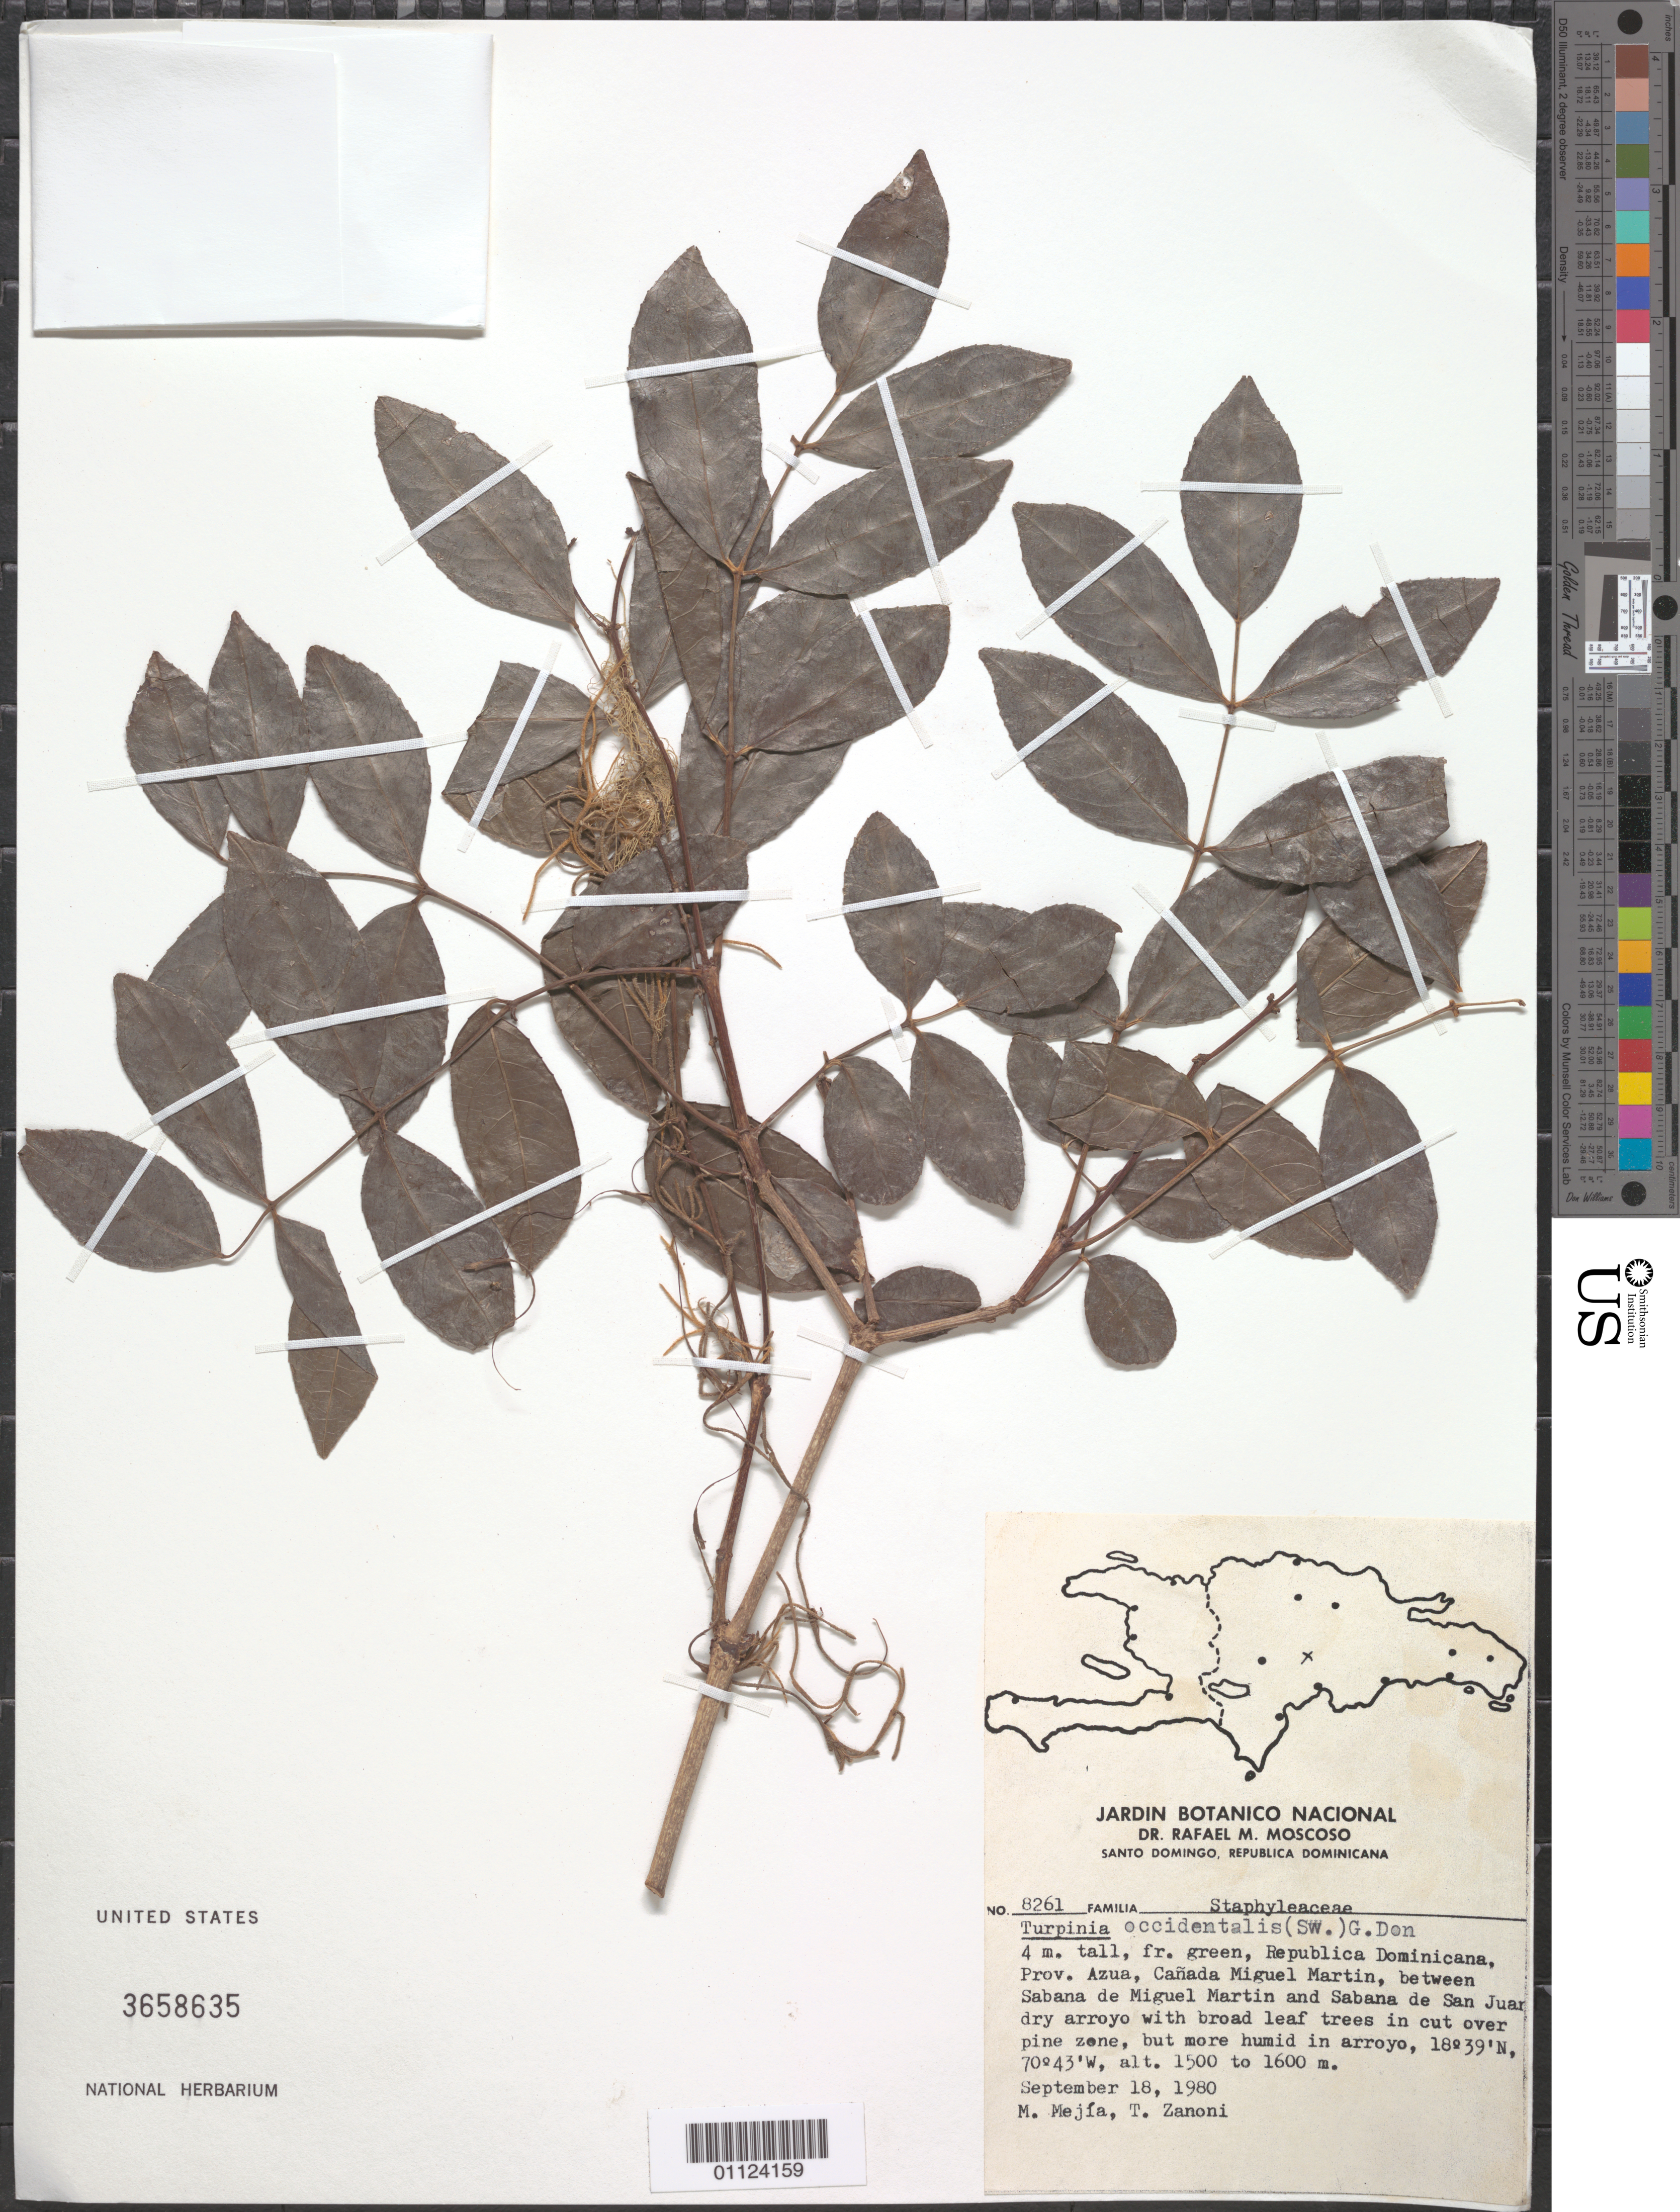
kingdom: Plantae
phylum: Tracheophyta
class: Magnoliopsida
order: Crossosomatales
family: Staphyleaceae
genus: Turpinia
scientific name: Turpinia occidentalis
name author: (Sw.) G. Don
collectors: M. Mejia & T. A. Zanoni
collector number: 8261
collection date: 1980-09-18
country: Dominican Republic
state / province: Azua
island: Hispaniola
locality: Cañada Miguel Martín between Sabana de Miguel Martin and Sabana de San Juan.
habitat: Dry arroyo with broad leaf trees in cut-over pine zone, but more humid in arroyo.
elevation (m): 1500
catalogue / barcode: US 3658635